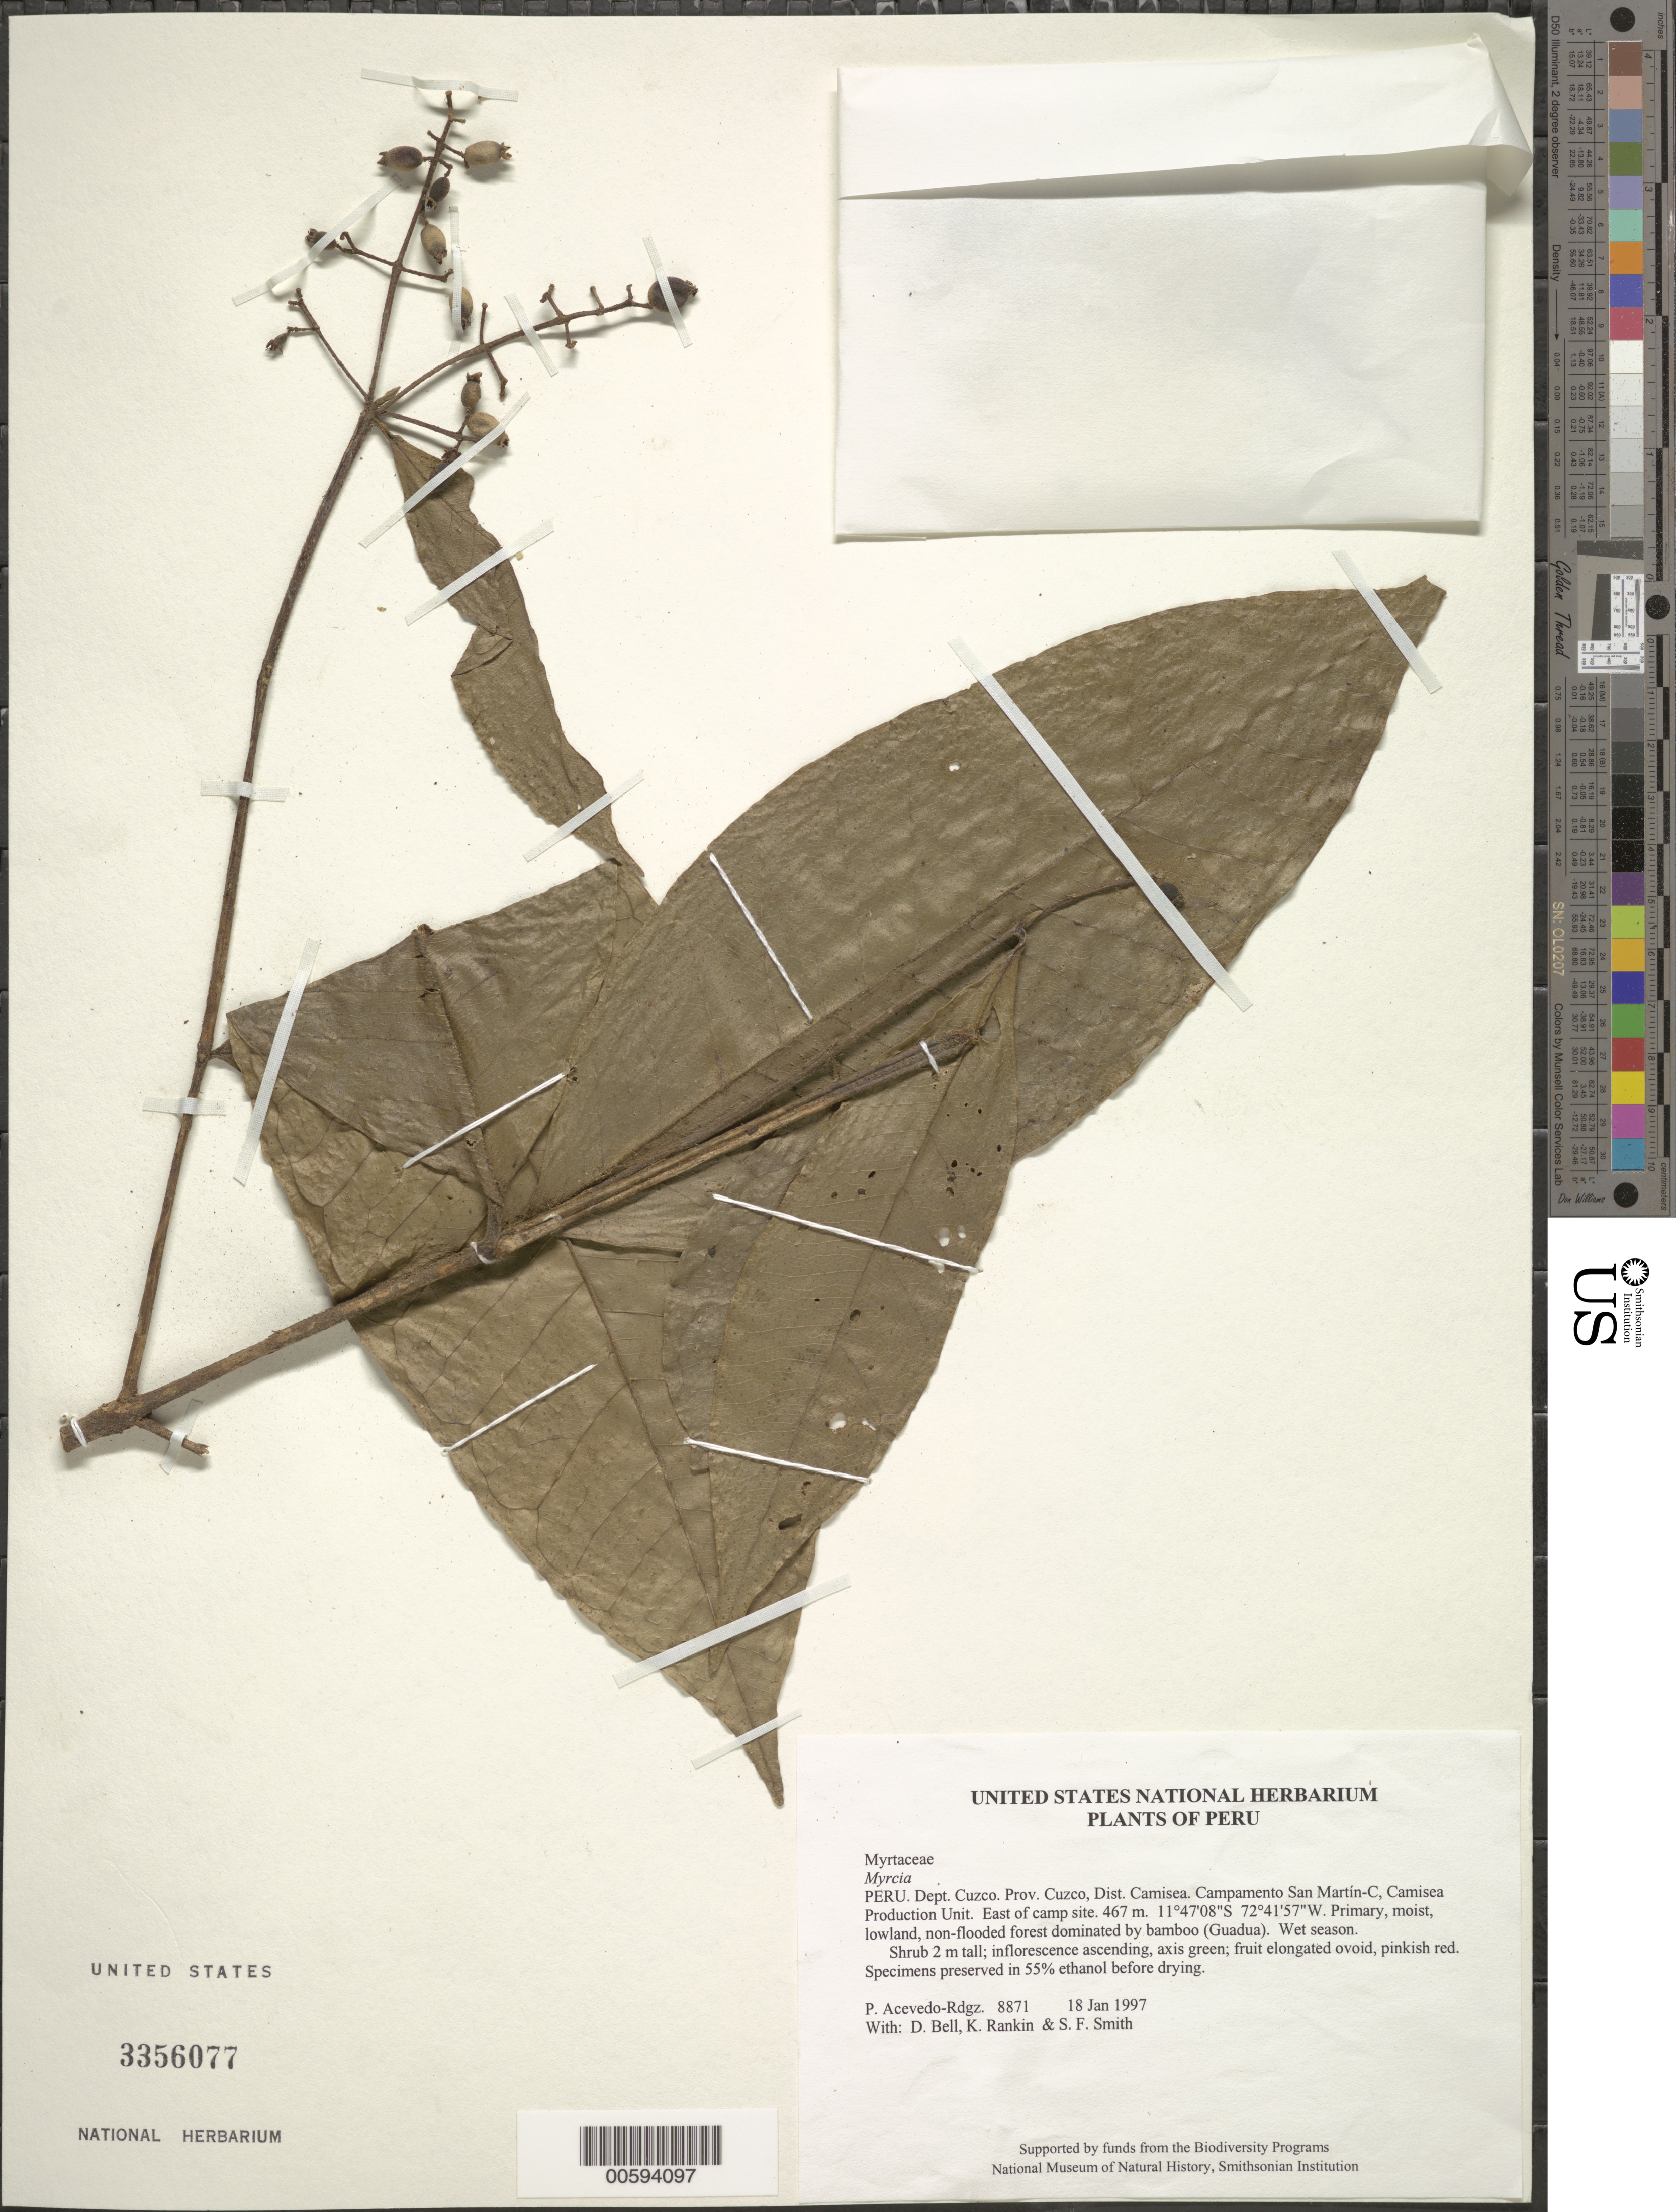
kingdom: Plantae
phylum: Tracheophyta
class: Magnoliopsida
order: Myrtales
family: Myrtaceae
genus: Myrcia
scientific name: Myrcia sp.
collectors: P. Acevedo-Rodr., D. A. Bell, K. B. Rankin & S.F. Smith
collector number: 8871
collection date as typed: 18 Jan 1997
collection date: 1997-01-18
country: Peru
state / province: Cusco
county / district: Cusco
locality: Districto Camisea, Campamento San Martín-C, Camisea Production Unit. East of camp site.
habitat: Primary, moist, lowland, non-flooded forest dominated by bamboo (Guadua). Wet season.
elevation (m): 467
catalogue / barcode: US 3356077